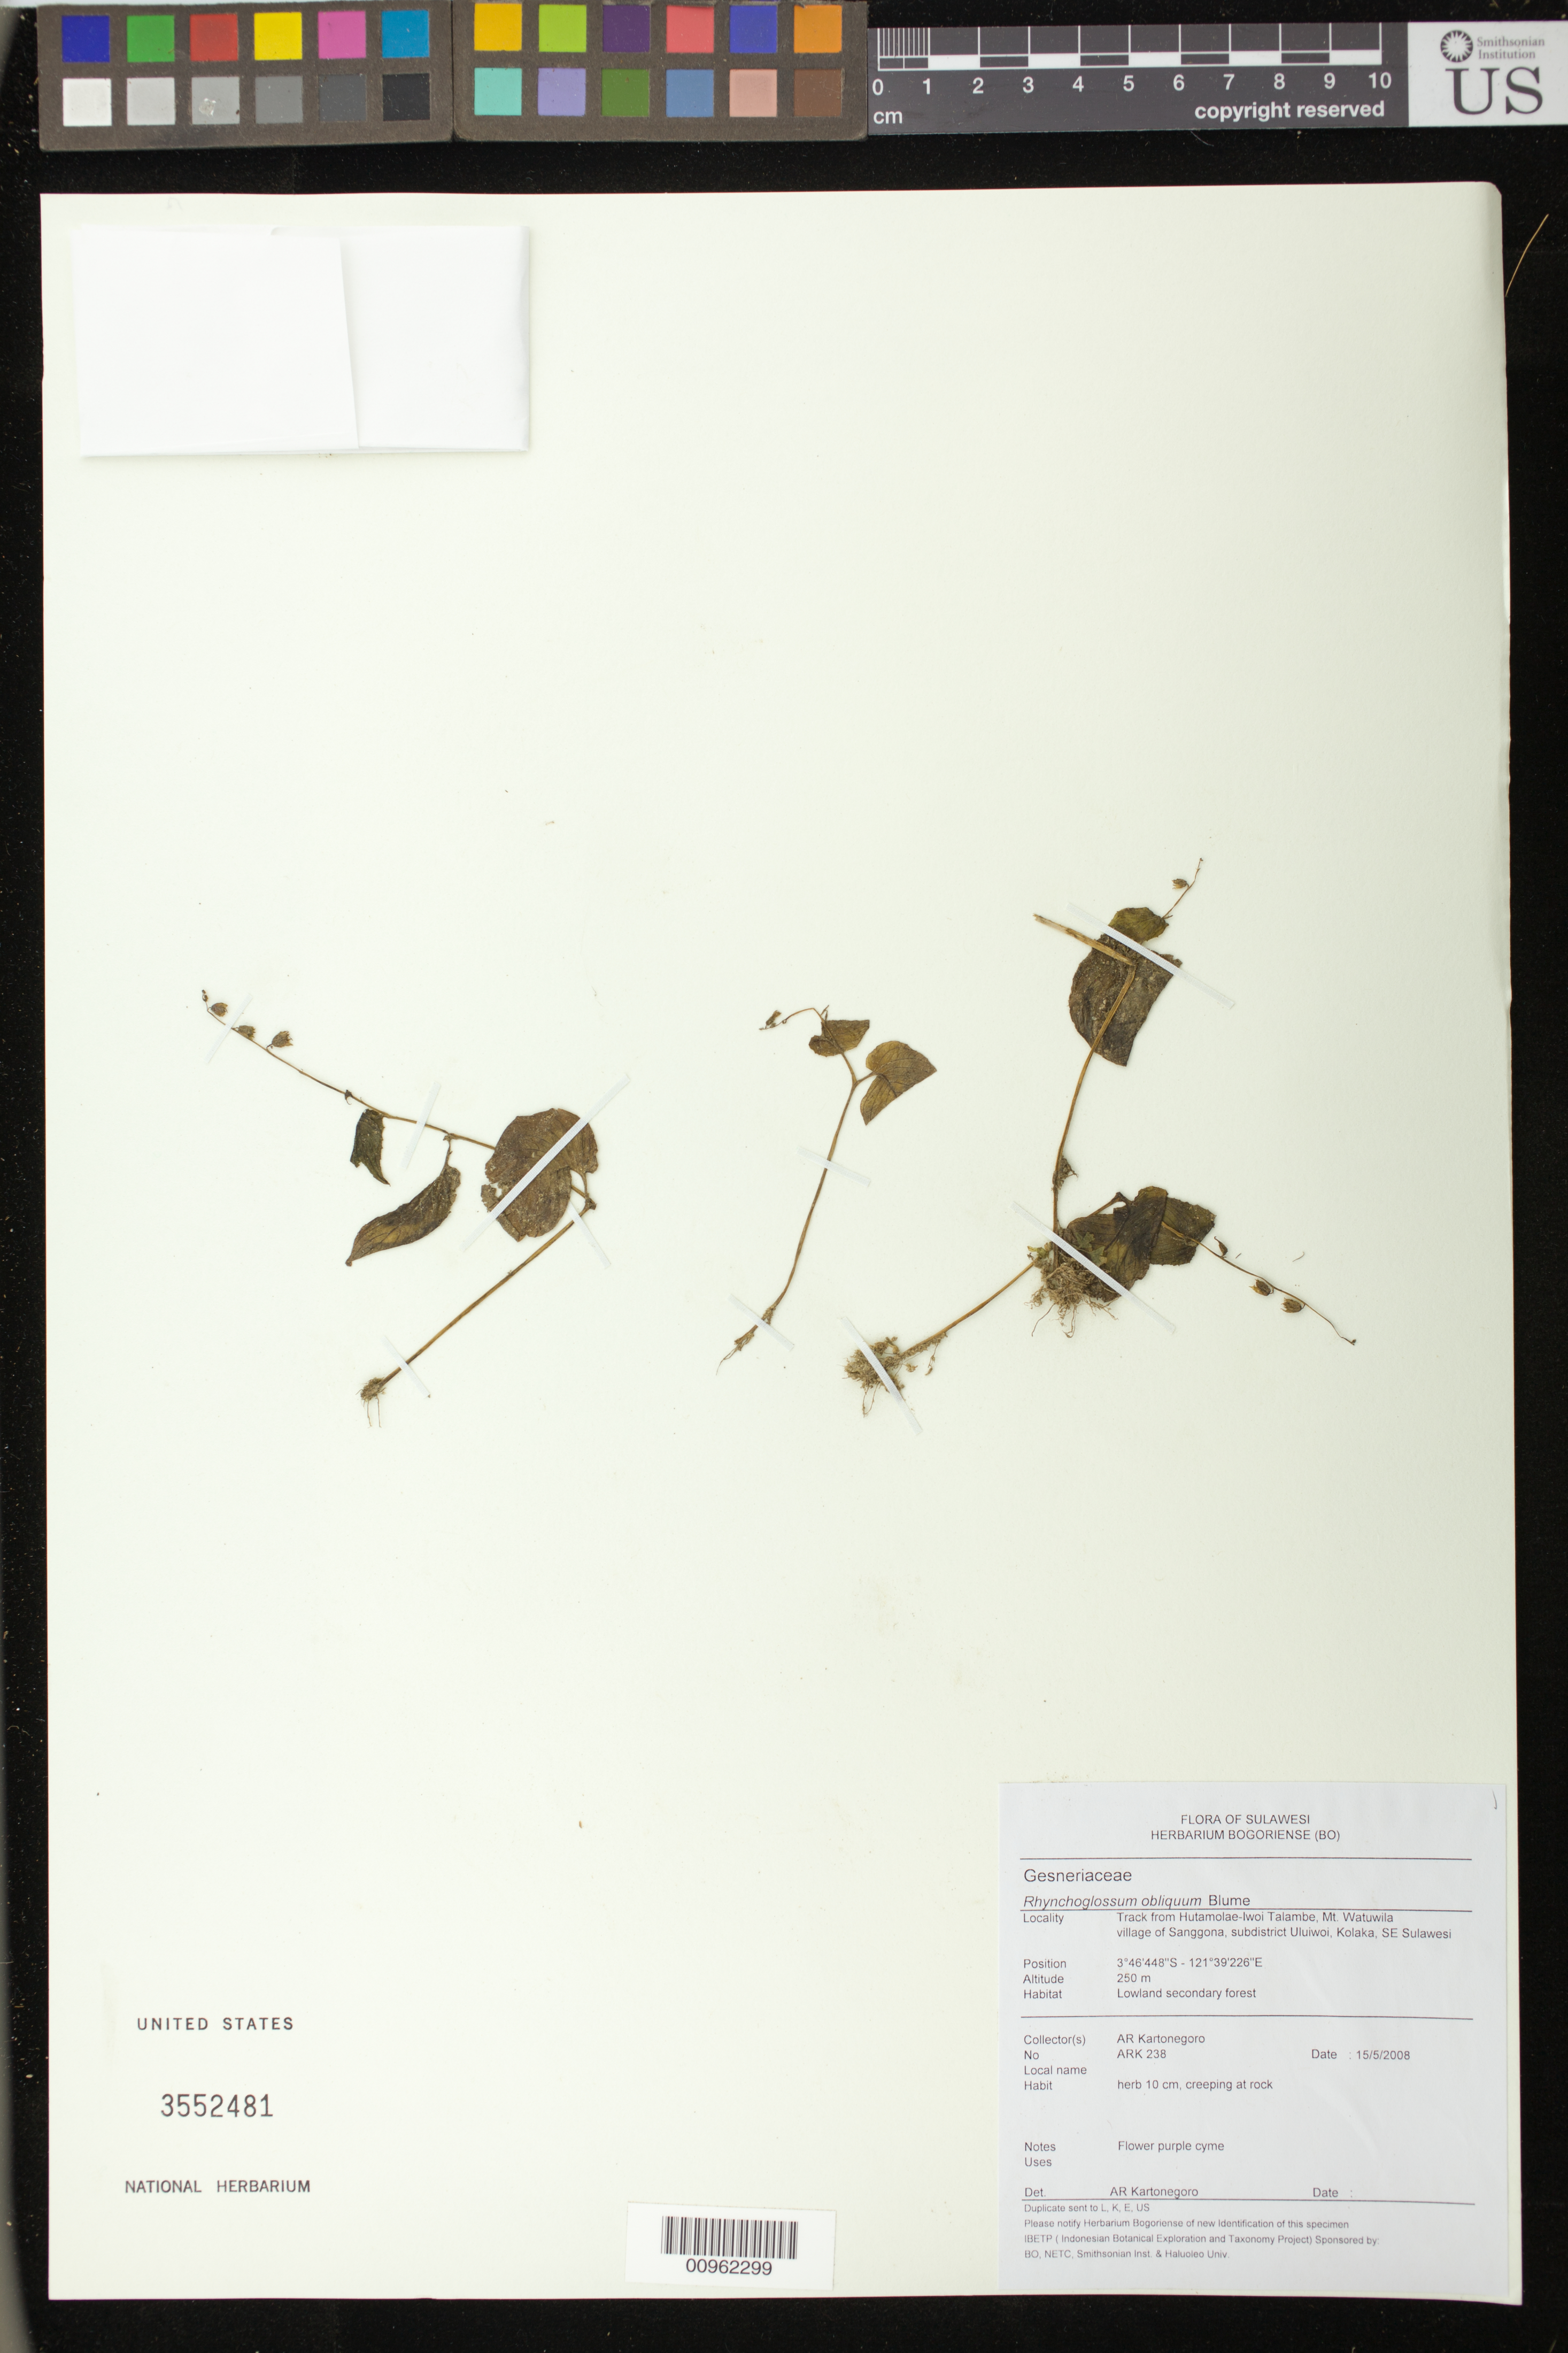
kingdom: Plantae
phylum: Tracheophyta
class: Magnoliopsida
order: Lamiales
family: Gesneriaceae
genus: Rhynchoglossum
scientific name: Rhynchoglossum obliquum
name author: Blume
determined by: Kartonegoro, Abdul R.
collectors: A. Kartonegoro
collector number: ARK 238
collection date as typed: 15 May 2008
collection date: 2008-05-15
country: Indonesia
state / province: Sulawesi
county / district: Sulawesi Tenggara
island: Sulawesi [Celebes]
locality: Track from Hutamolae-Iwoi Talambe, Mt. Watuwila, village of Sanggona, subdistrict Uluiwoi, Kolaka, SE Sulawesi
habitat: Lowland secondary forest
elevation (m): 250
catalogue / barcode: US 3552481